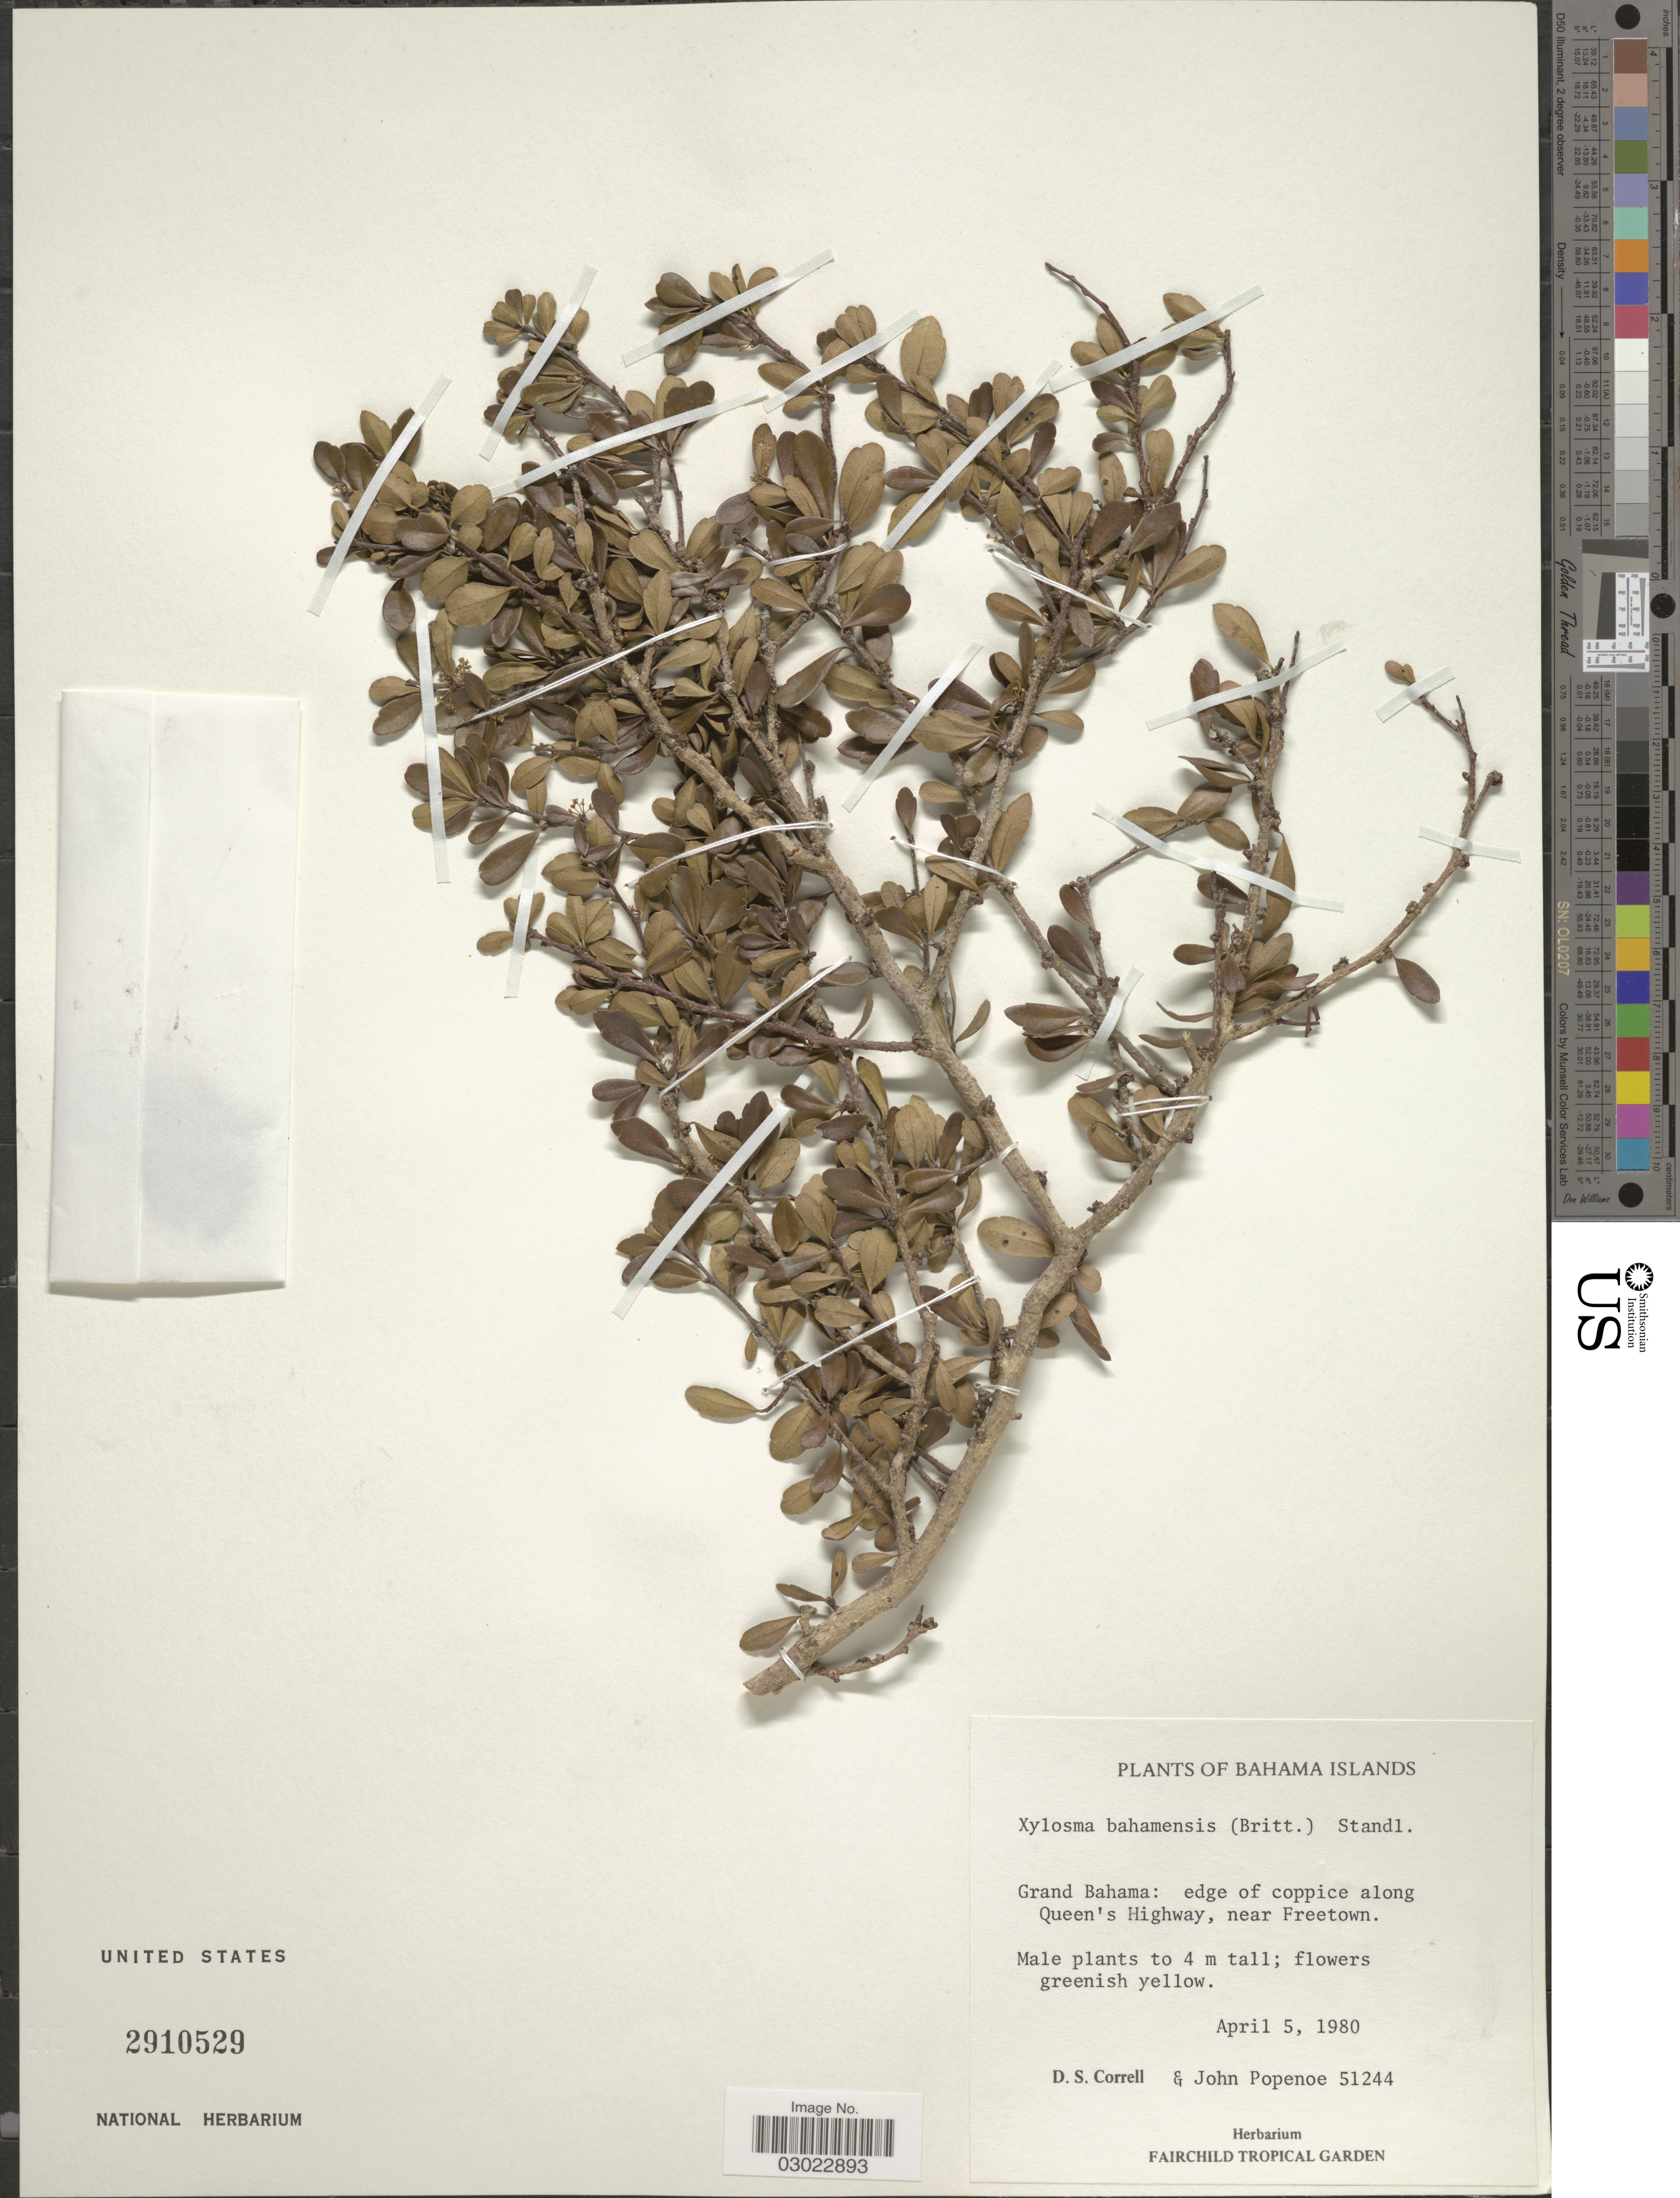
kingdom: Plantae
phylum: Tracheophyta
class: Magnoliopsida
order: Malpighiales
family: Salicaceae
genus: Xylosma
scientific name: Xylosma bahamensis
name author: Standl.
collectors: D. S. Correll & J. Popenoe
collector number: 51244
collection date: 1980-04-05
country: Bahamas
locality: Grand Bahama: edge of coppice along Queen's Highway, near Freetown.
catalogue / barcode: US 2910529